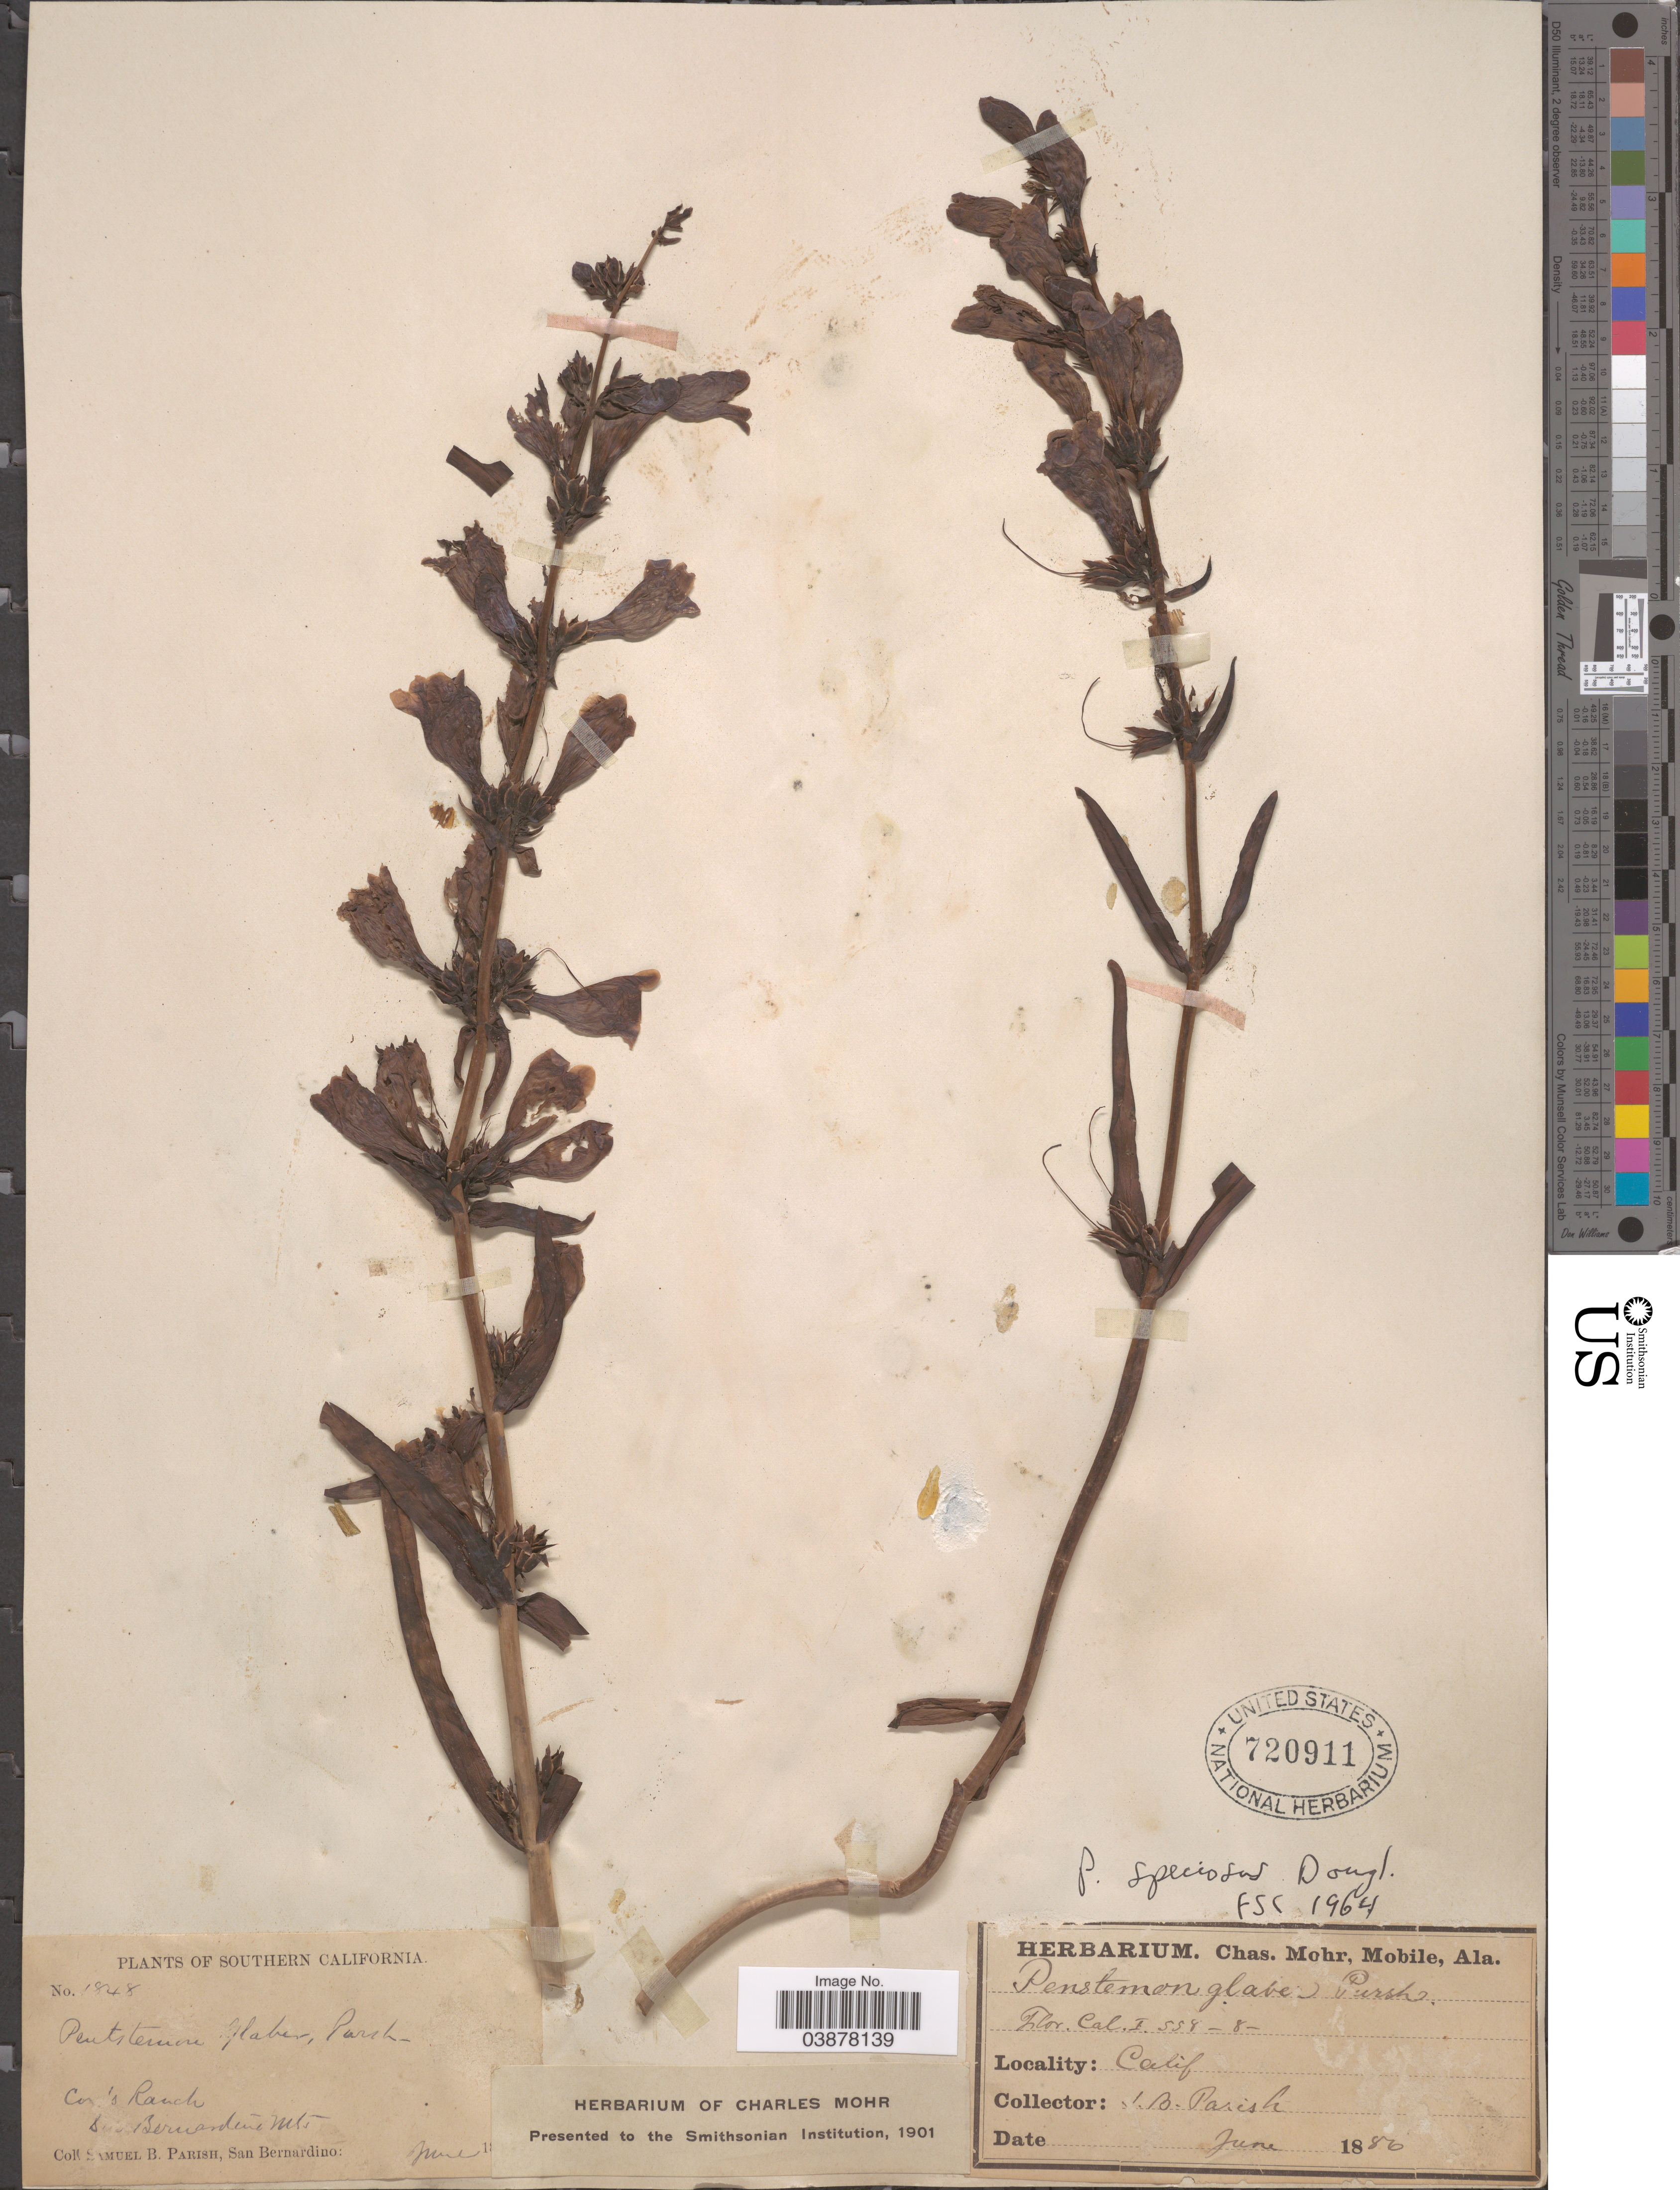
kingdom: Plantae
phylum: Tracheophyta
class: Magnoliopsida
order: Lamiales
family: Plantaginaceae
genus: Penstemon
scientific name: Penstemon speciosus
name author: Douglas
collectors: S. B. Parish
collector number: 1848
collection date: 1886-06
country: United States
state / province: California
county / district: San Bernardino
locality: Southern California. Cox's Ranch. San Bernardino Mts.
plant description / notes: Corrected "Cor's Ranch" to "Cox's Ranch."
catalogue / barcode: US 720911